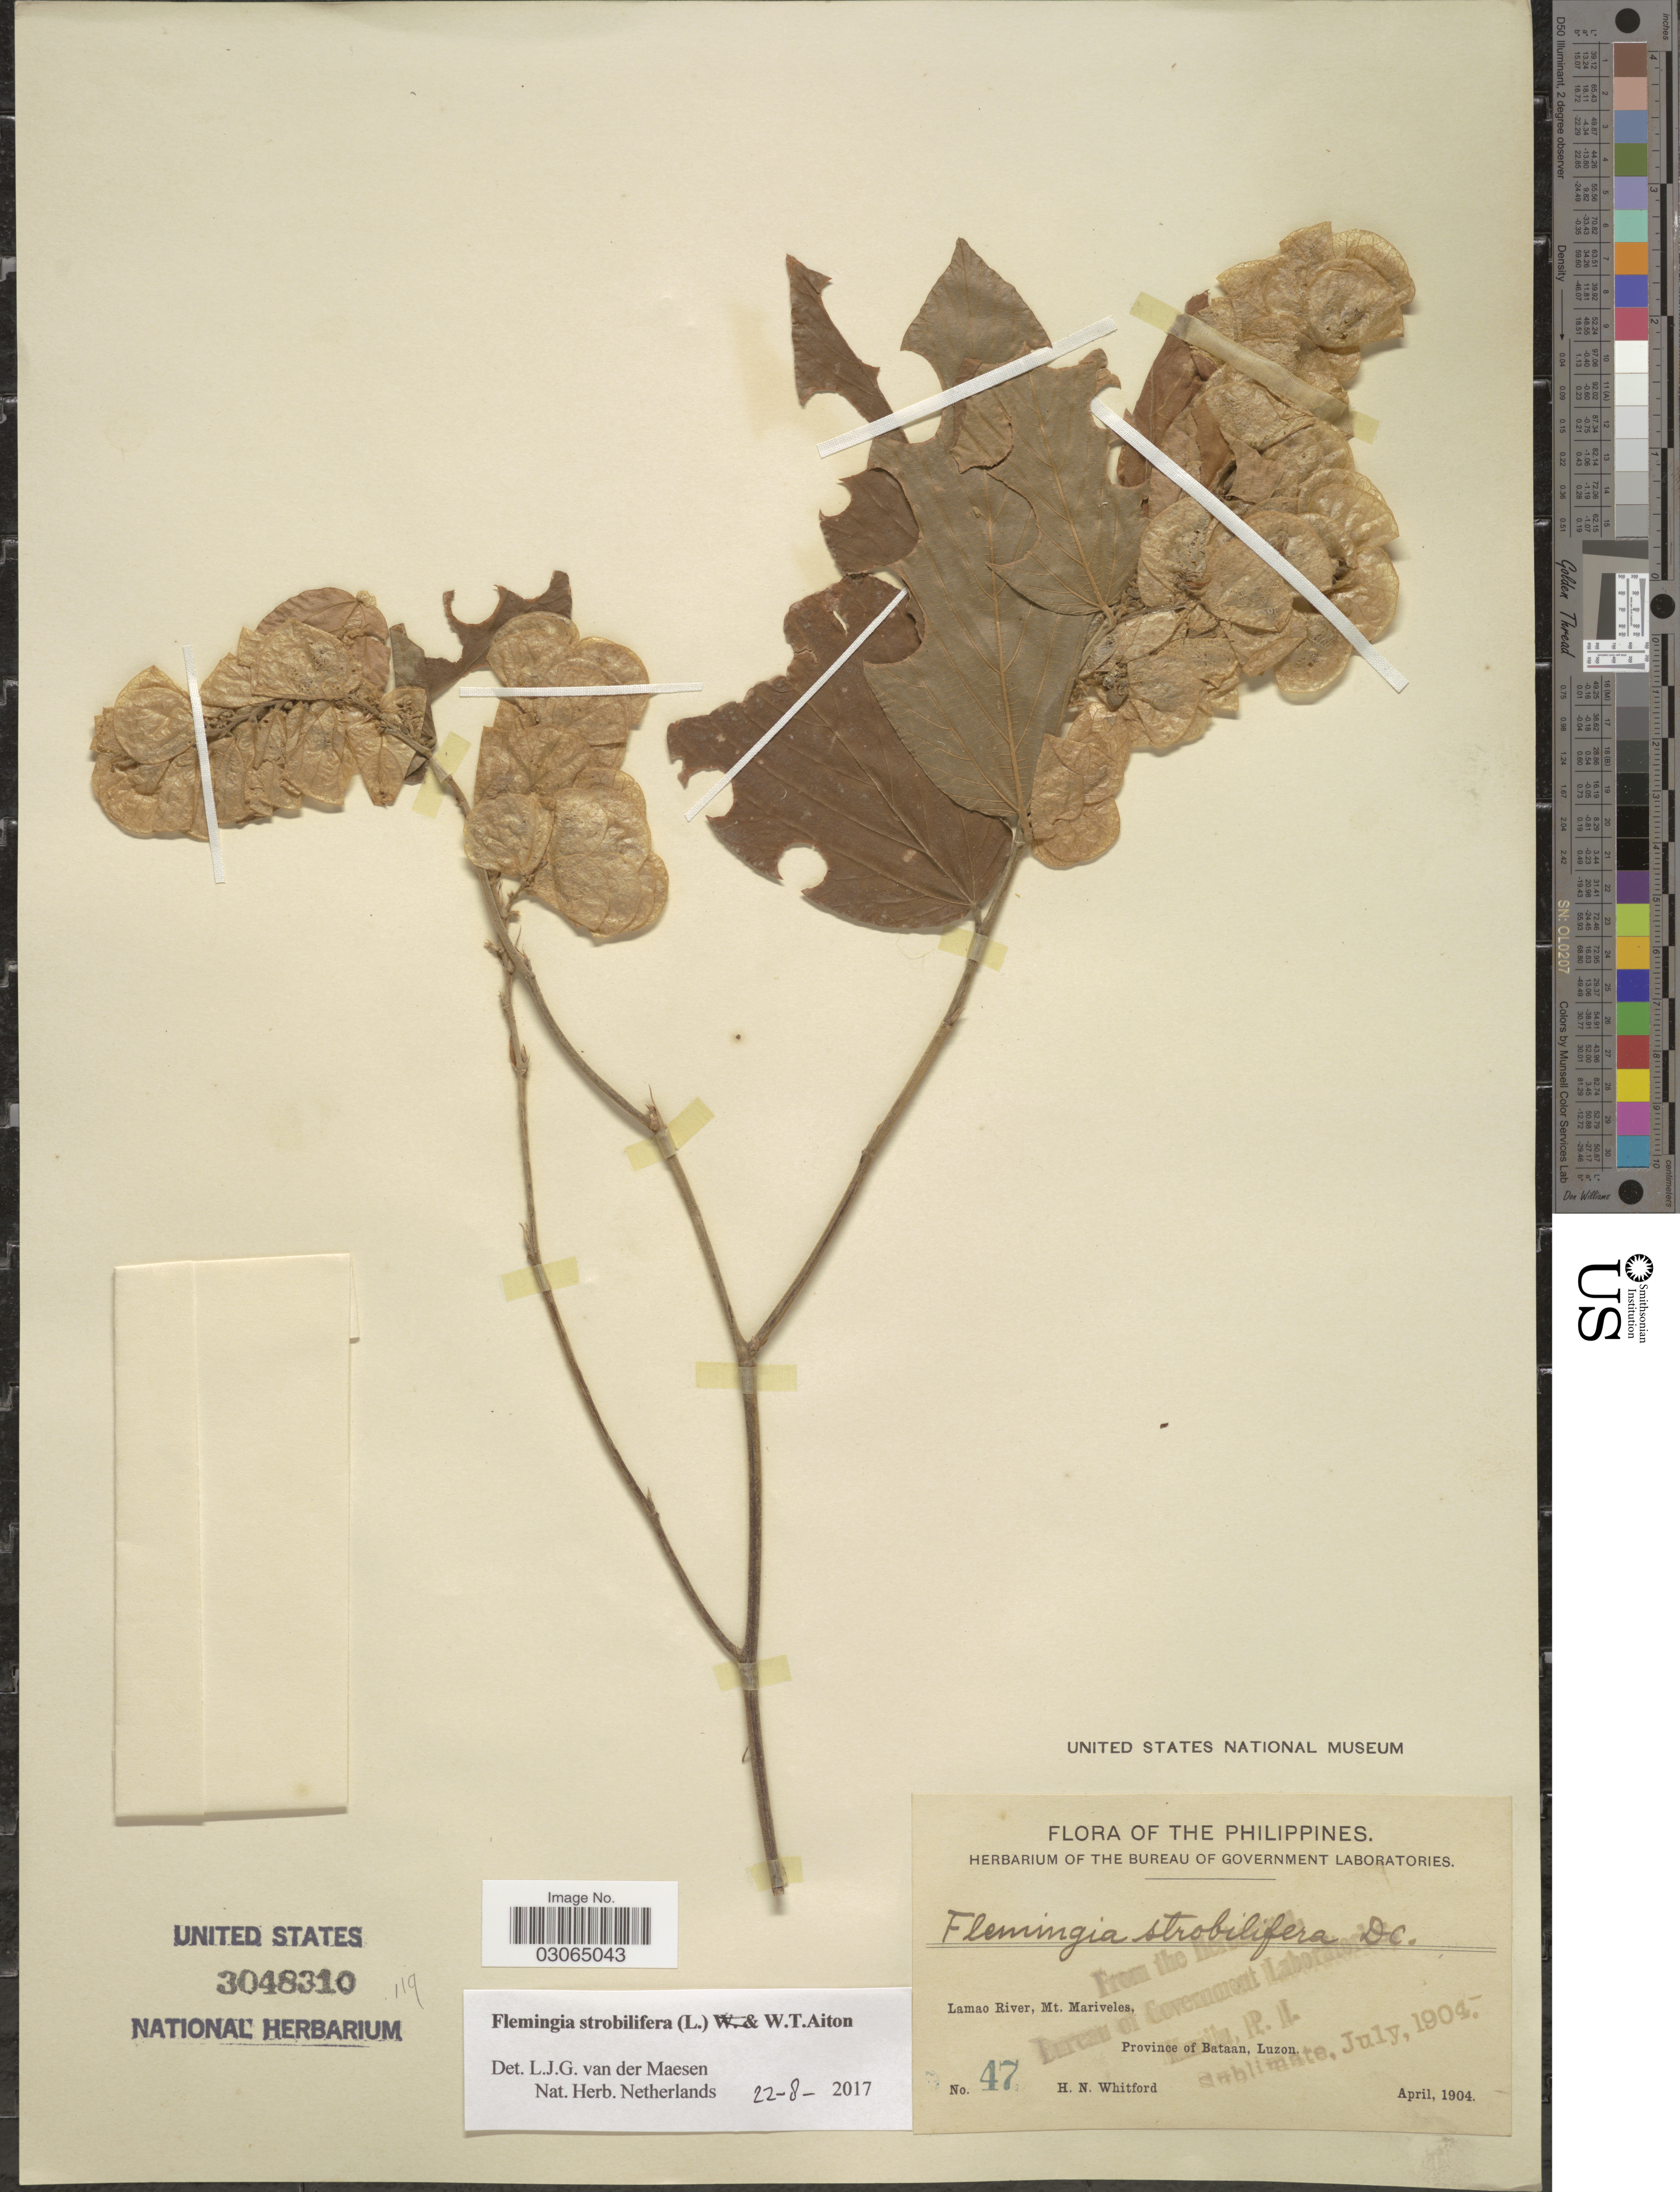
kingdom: Plantae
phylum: Tracheophyta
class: Magnoliopsida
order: Fabales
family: Fabaceae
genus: Flemingia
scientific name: Flemingia strobilifera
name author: (L.) W.T. Aiton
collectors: H. N. Whitford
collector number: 47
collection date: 1904-04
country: Philippines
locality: Lamao River, Mt. Mariveles, Province of Bataan, Luzon.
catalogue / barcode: US 3048310